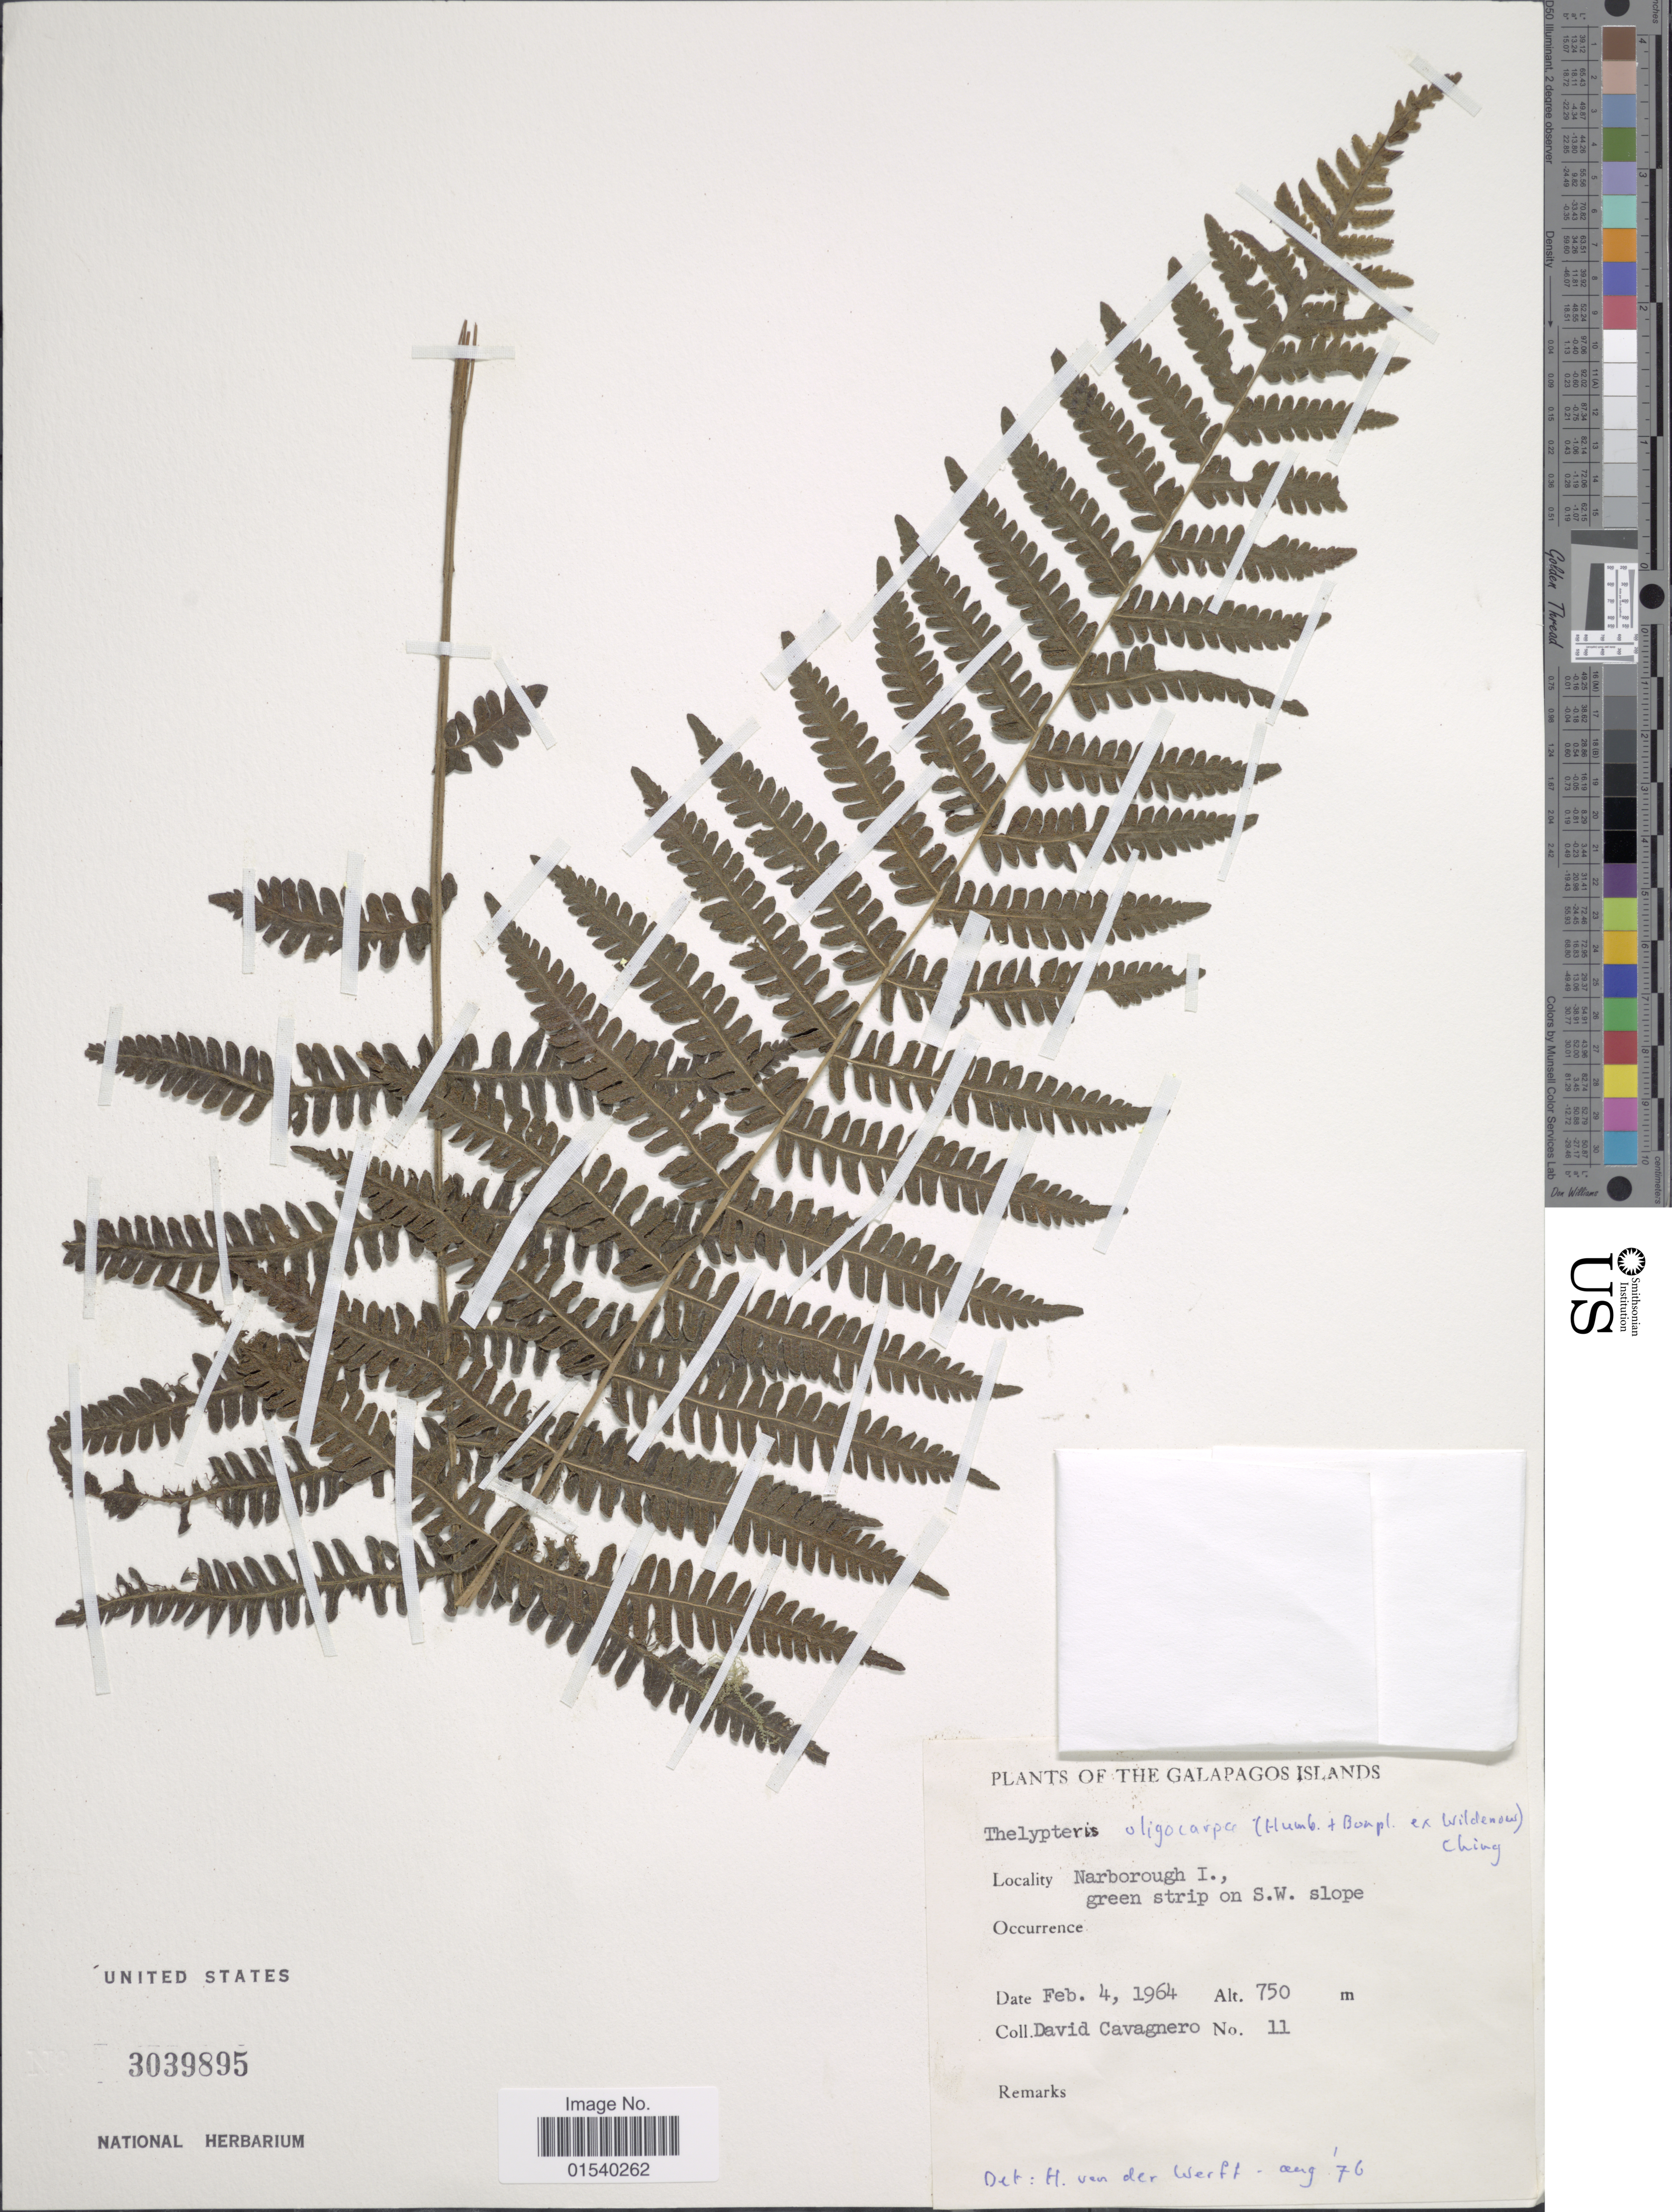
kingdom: Plantae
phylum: Tracheophyta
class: Polypodiopsida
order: Polypodiales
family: Thelypteridaceae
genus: Amauropelta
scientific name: Amauropelta oligocarpa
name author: (Humb. & Bonpl. ex Willd.) Pic. Serm.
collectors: D. Cavagnaro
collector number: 11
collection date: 1964-02-04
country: Ecuador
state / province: Colón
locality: The galapagos Islands, Narborough I., green strip on S.W. slope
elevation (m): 750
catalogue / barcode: US 3039895